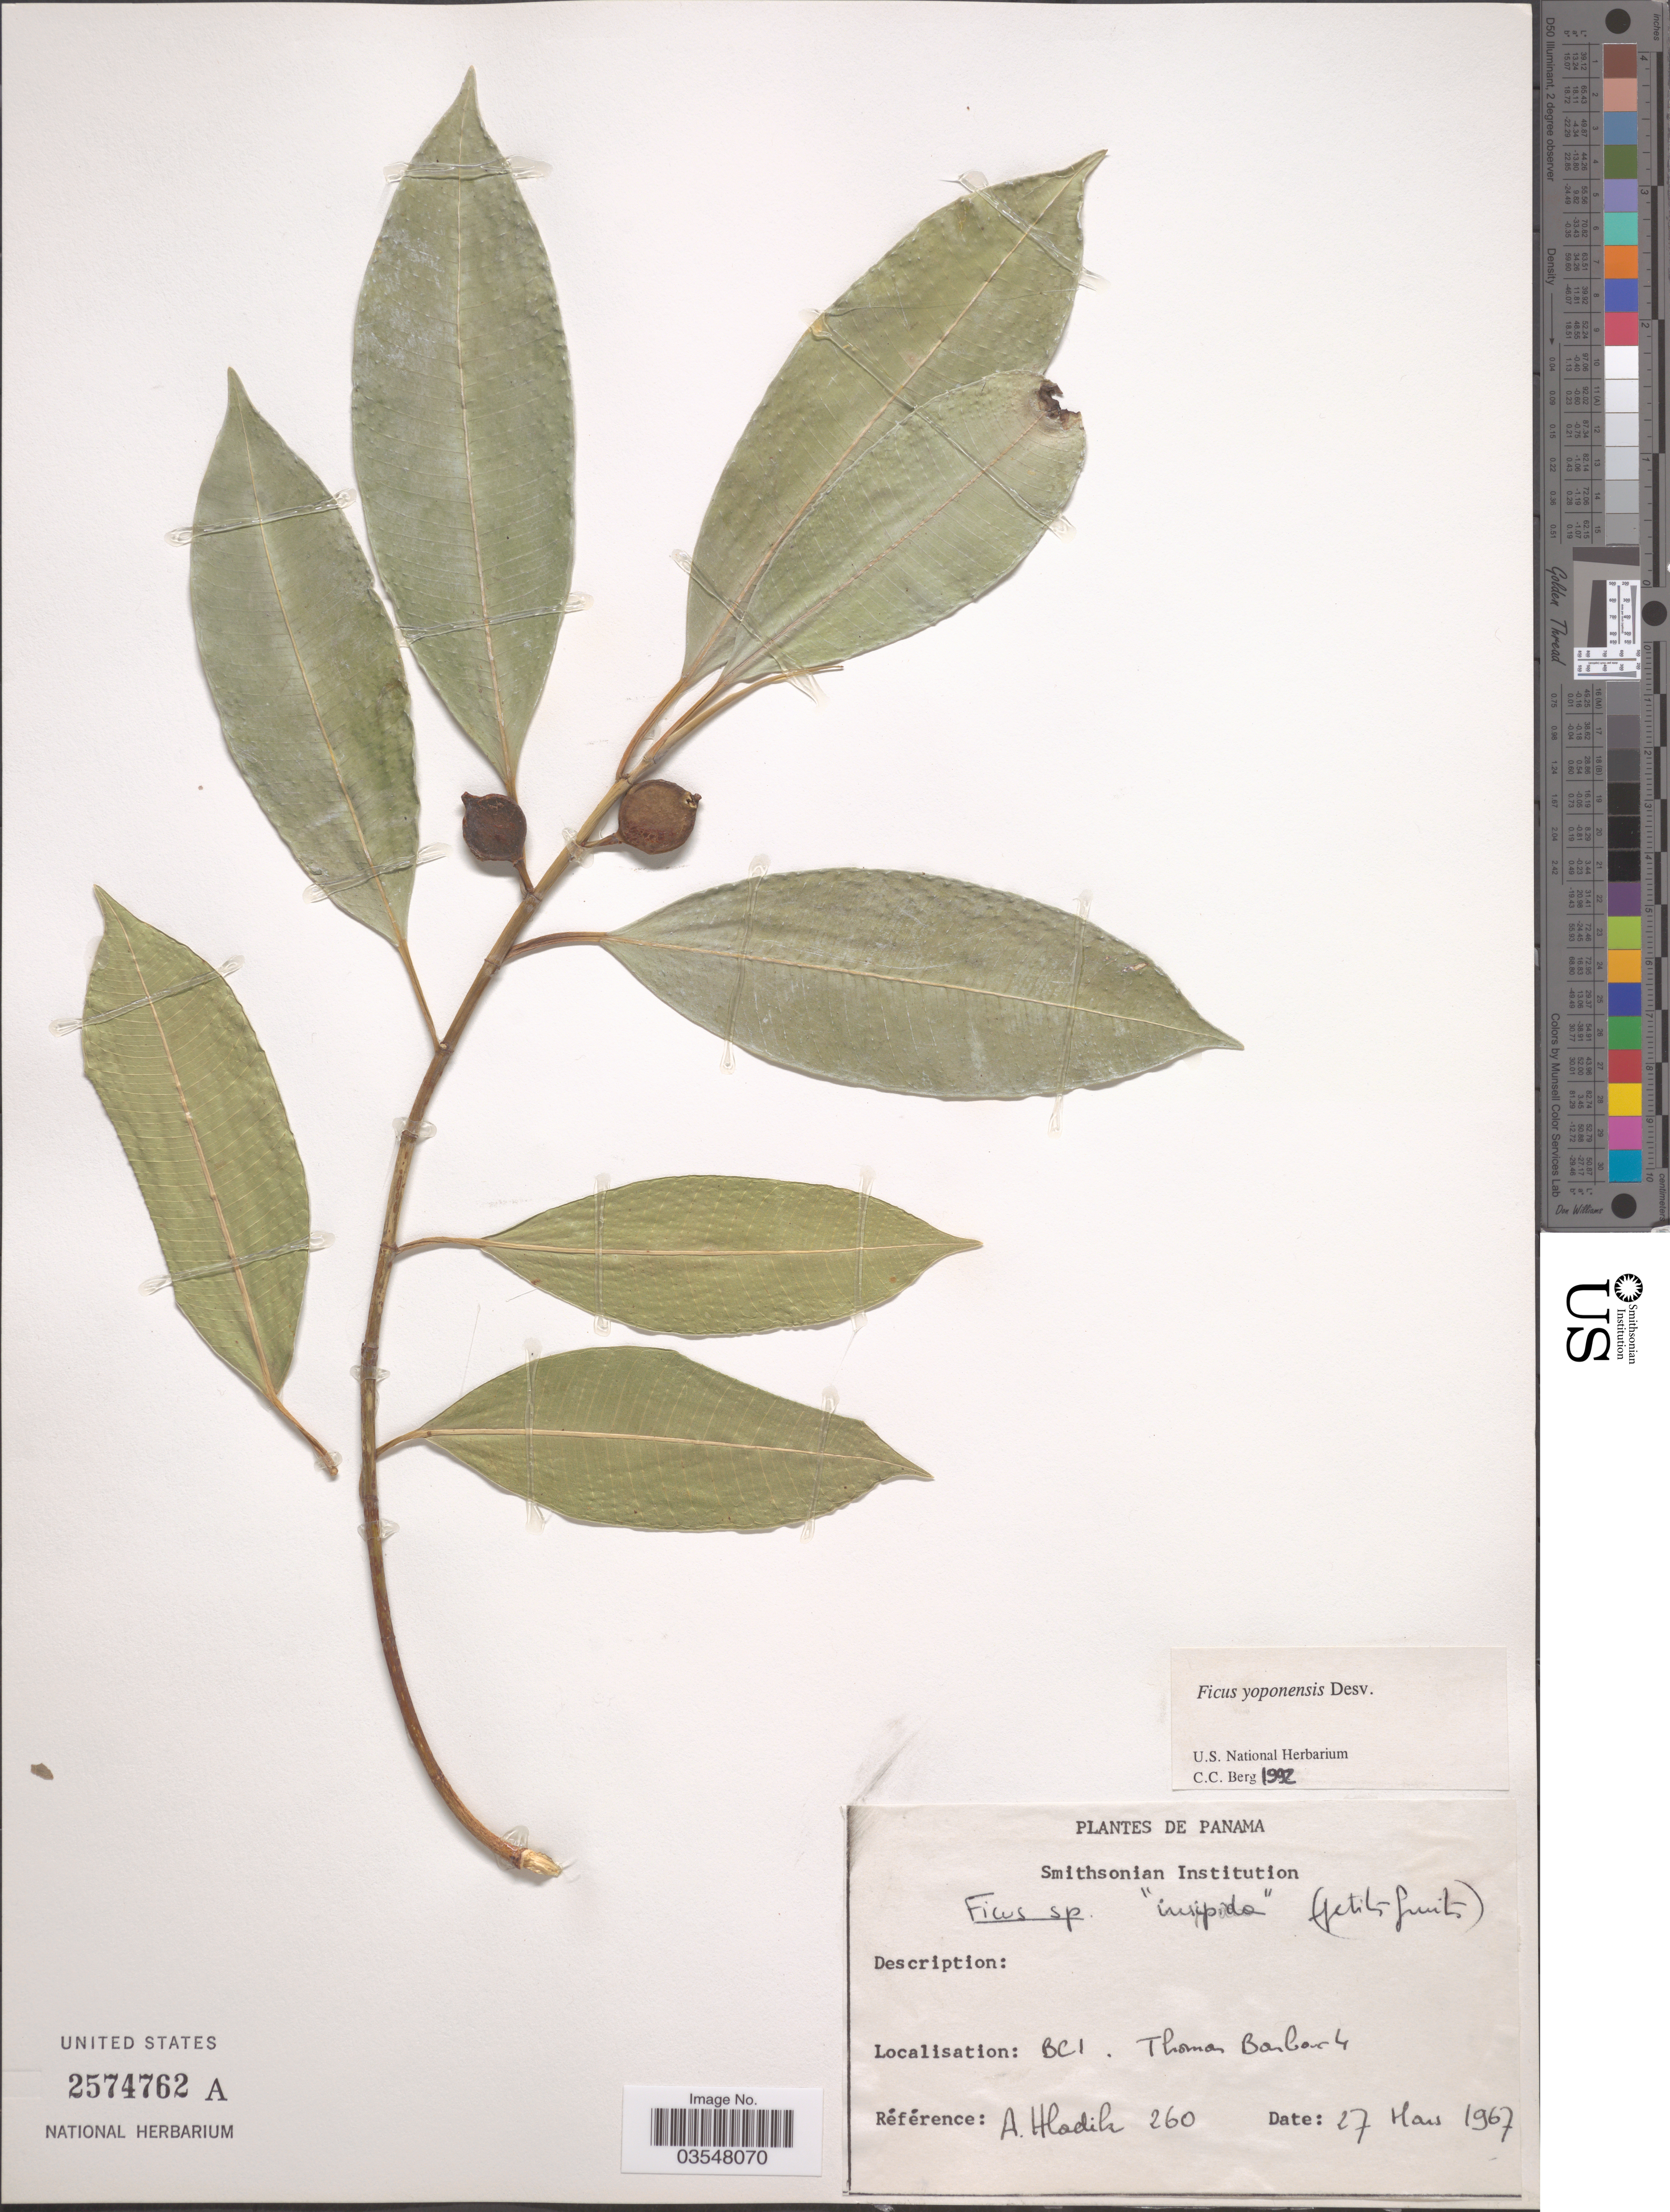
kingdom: Plantae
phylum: Tracheophyta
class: Magnoliopsida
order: Rosales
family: Moraceae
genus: Ficus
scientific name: Ficus yoponensis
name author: Desv.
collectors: A. Hladik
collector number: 260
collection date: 1967-03-27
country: Panama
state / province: Panamá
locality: BCI. Thomas Barbor 4.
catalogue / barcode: US 2574762A